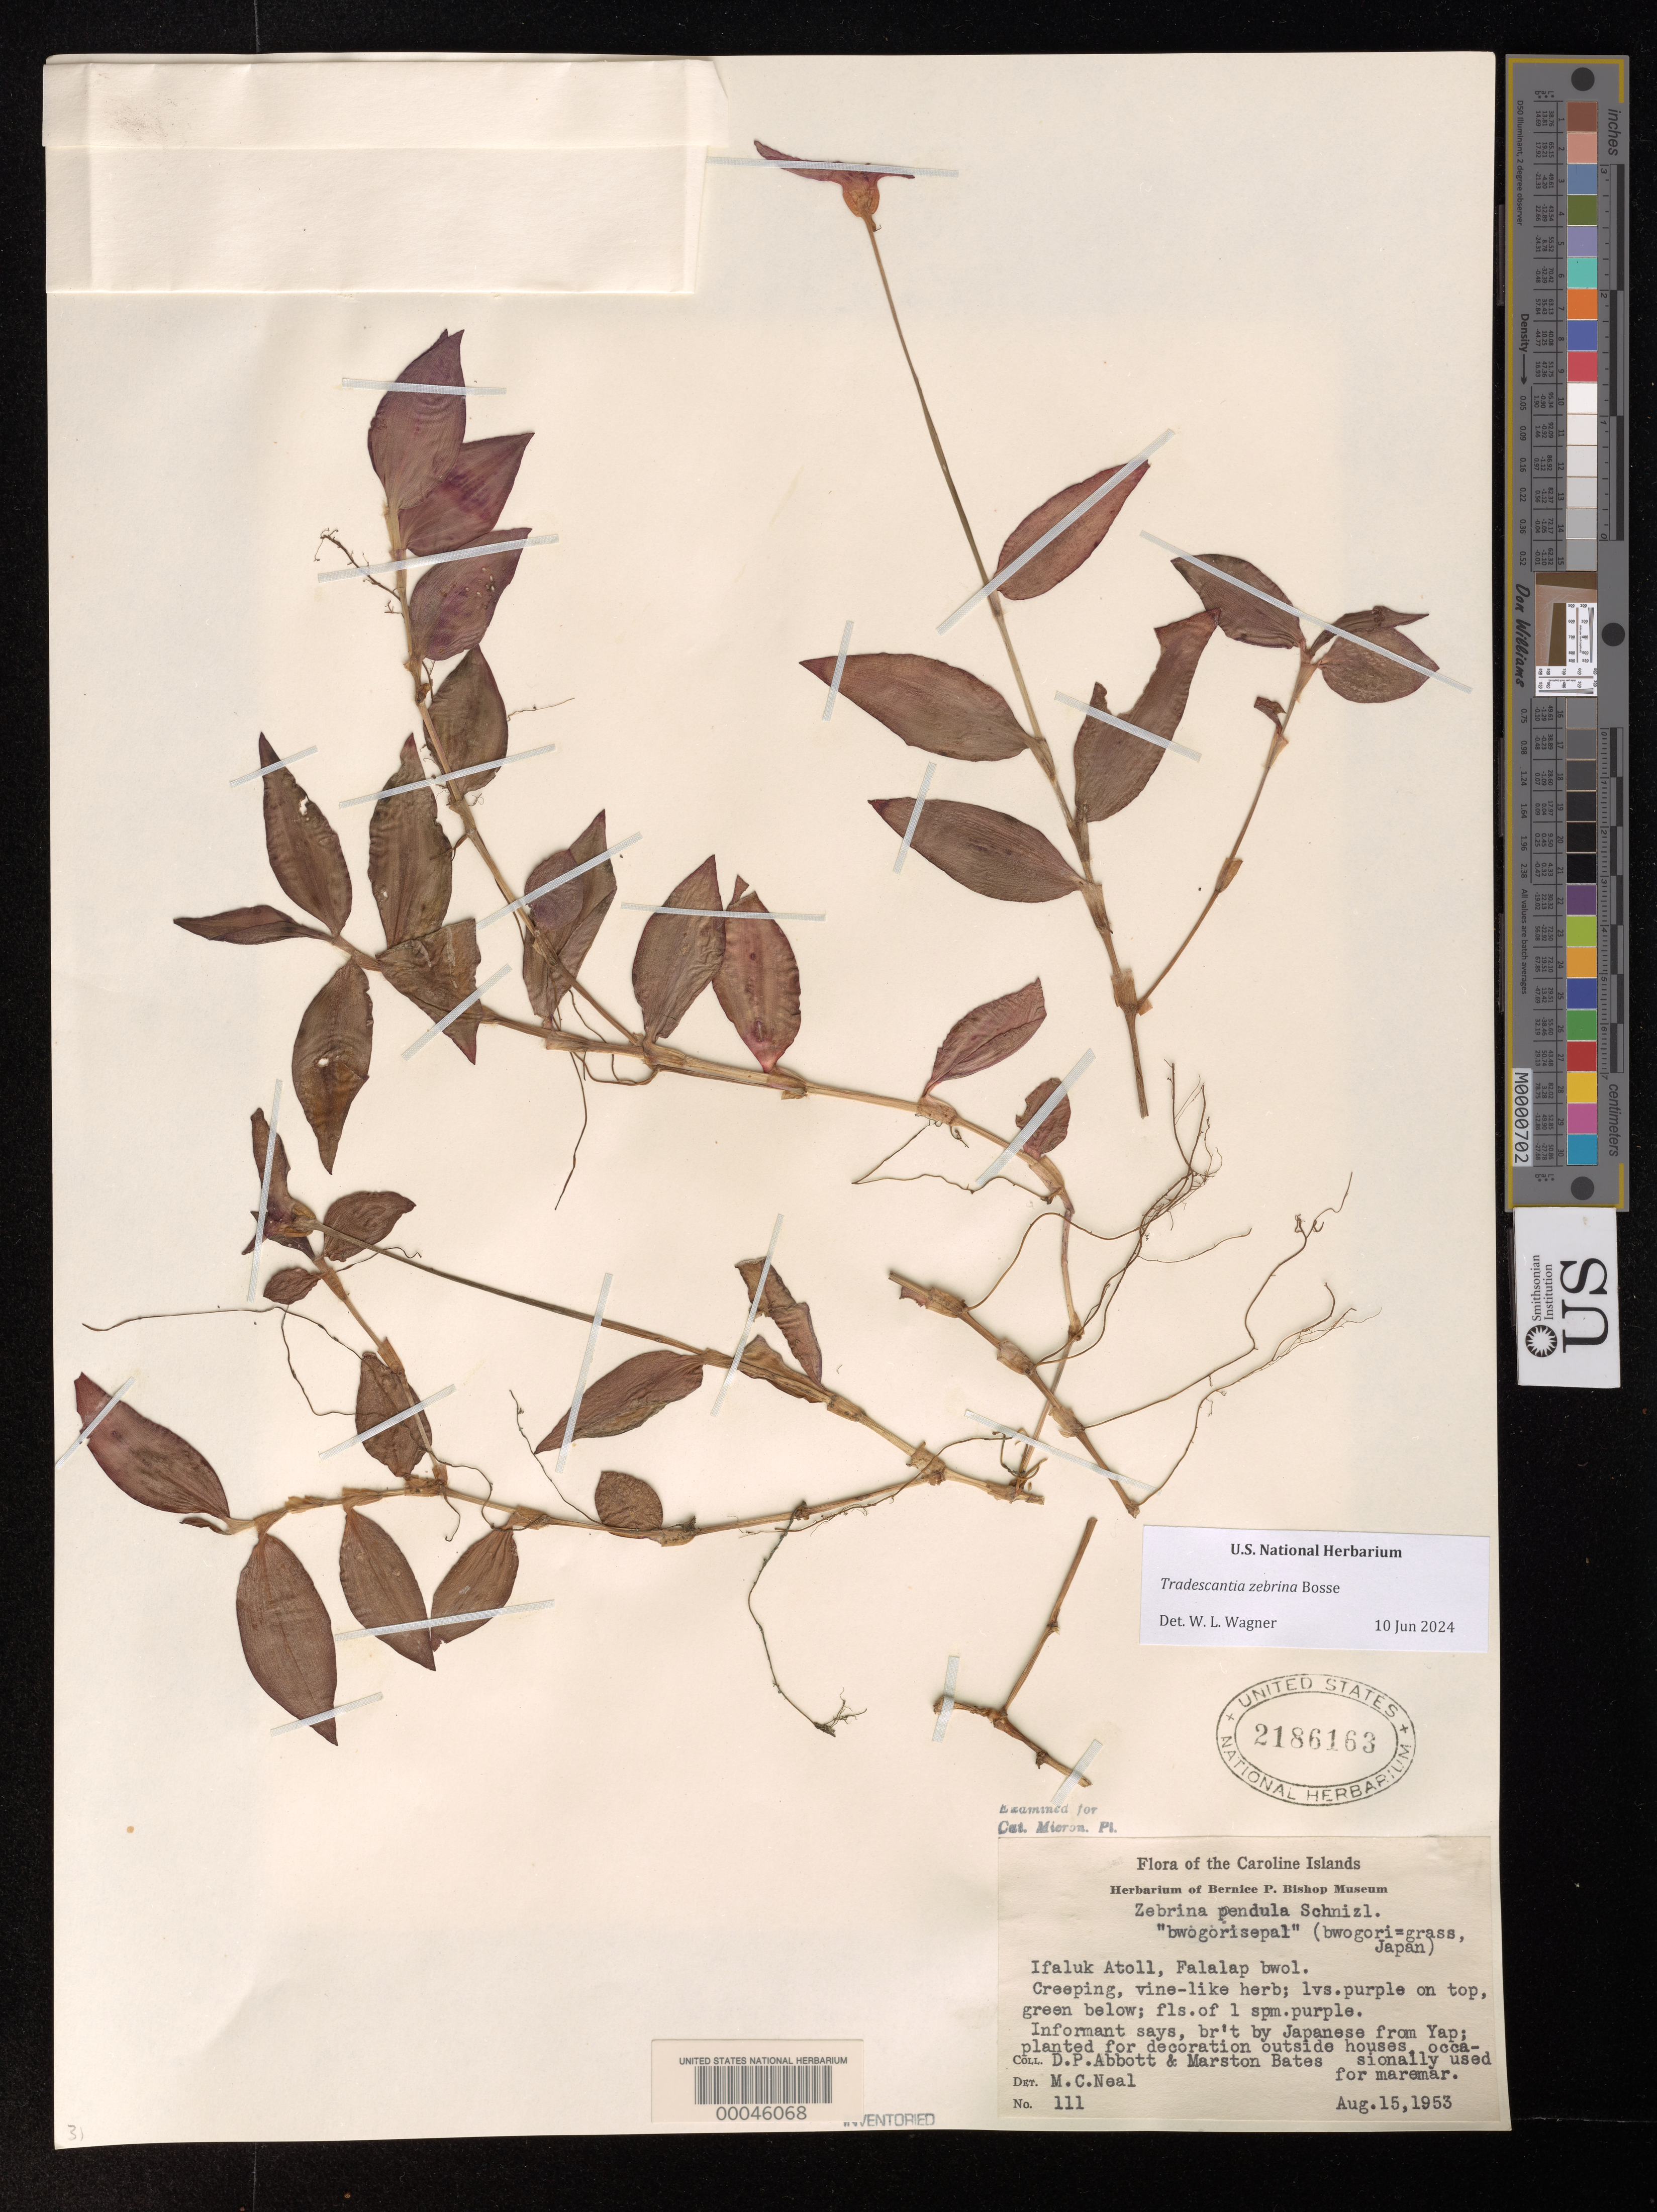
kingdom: Plantae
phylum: Tracheophyta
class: Liliopsida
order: Commelinales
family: Commelinaceae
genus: Tradescantia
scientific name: Tradescantia zebrina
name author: Bosse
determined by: Wagner, W. L., (BOT), Smithsonian Institution - National Museum of Natural History (UNITED STATES)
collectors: W. Ning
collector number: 111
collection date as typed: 15 Aug 1953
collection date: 1953-08-15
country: Micronesia, Federated States of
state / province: Yap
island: Ifalik (Ifaluk) Atoll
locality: Falalap bwol.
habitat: Yards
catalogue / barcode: US 2186163